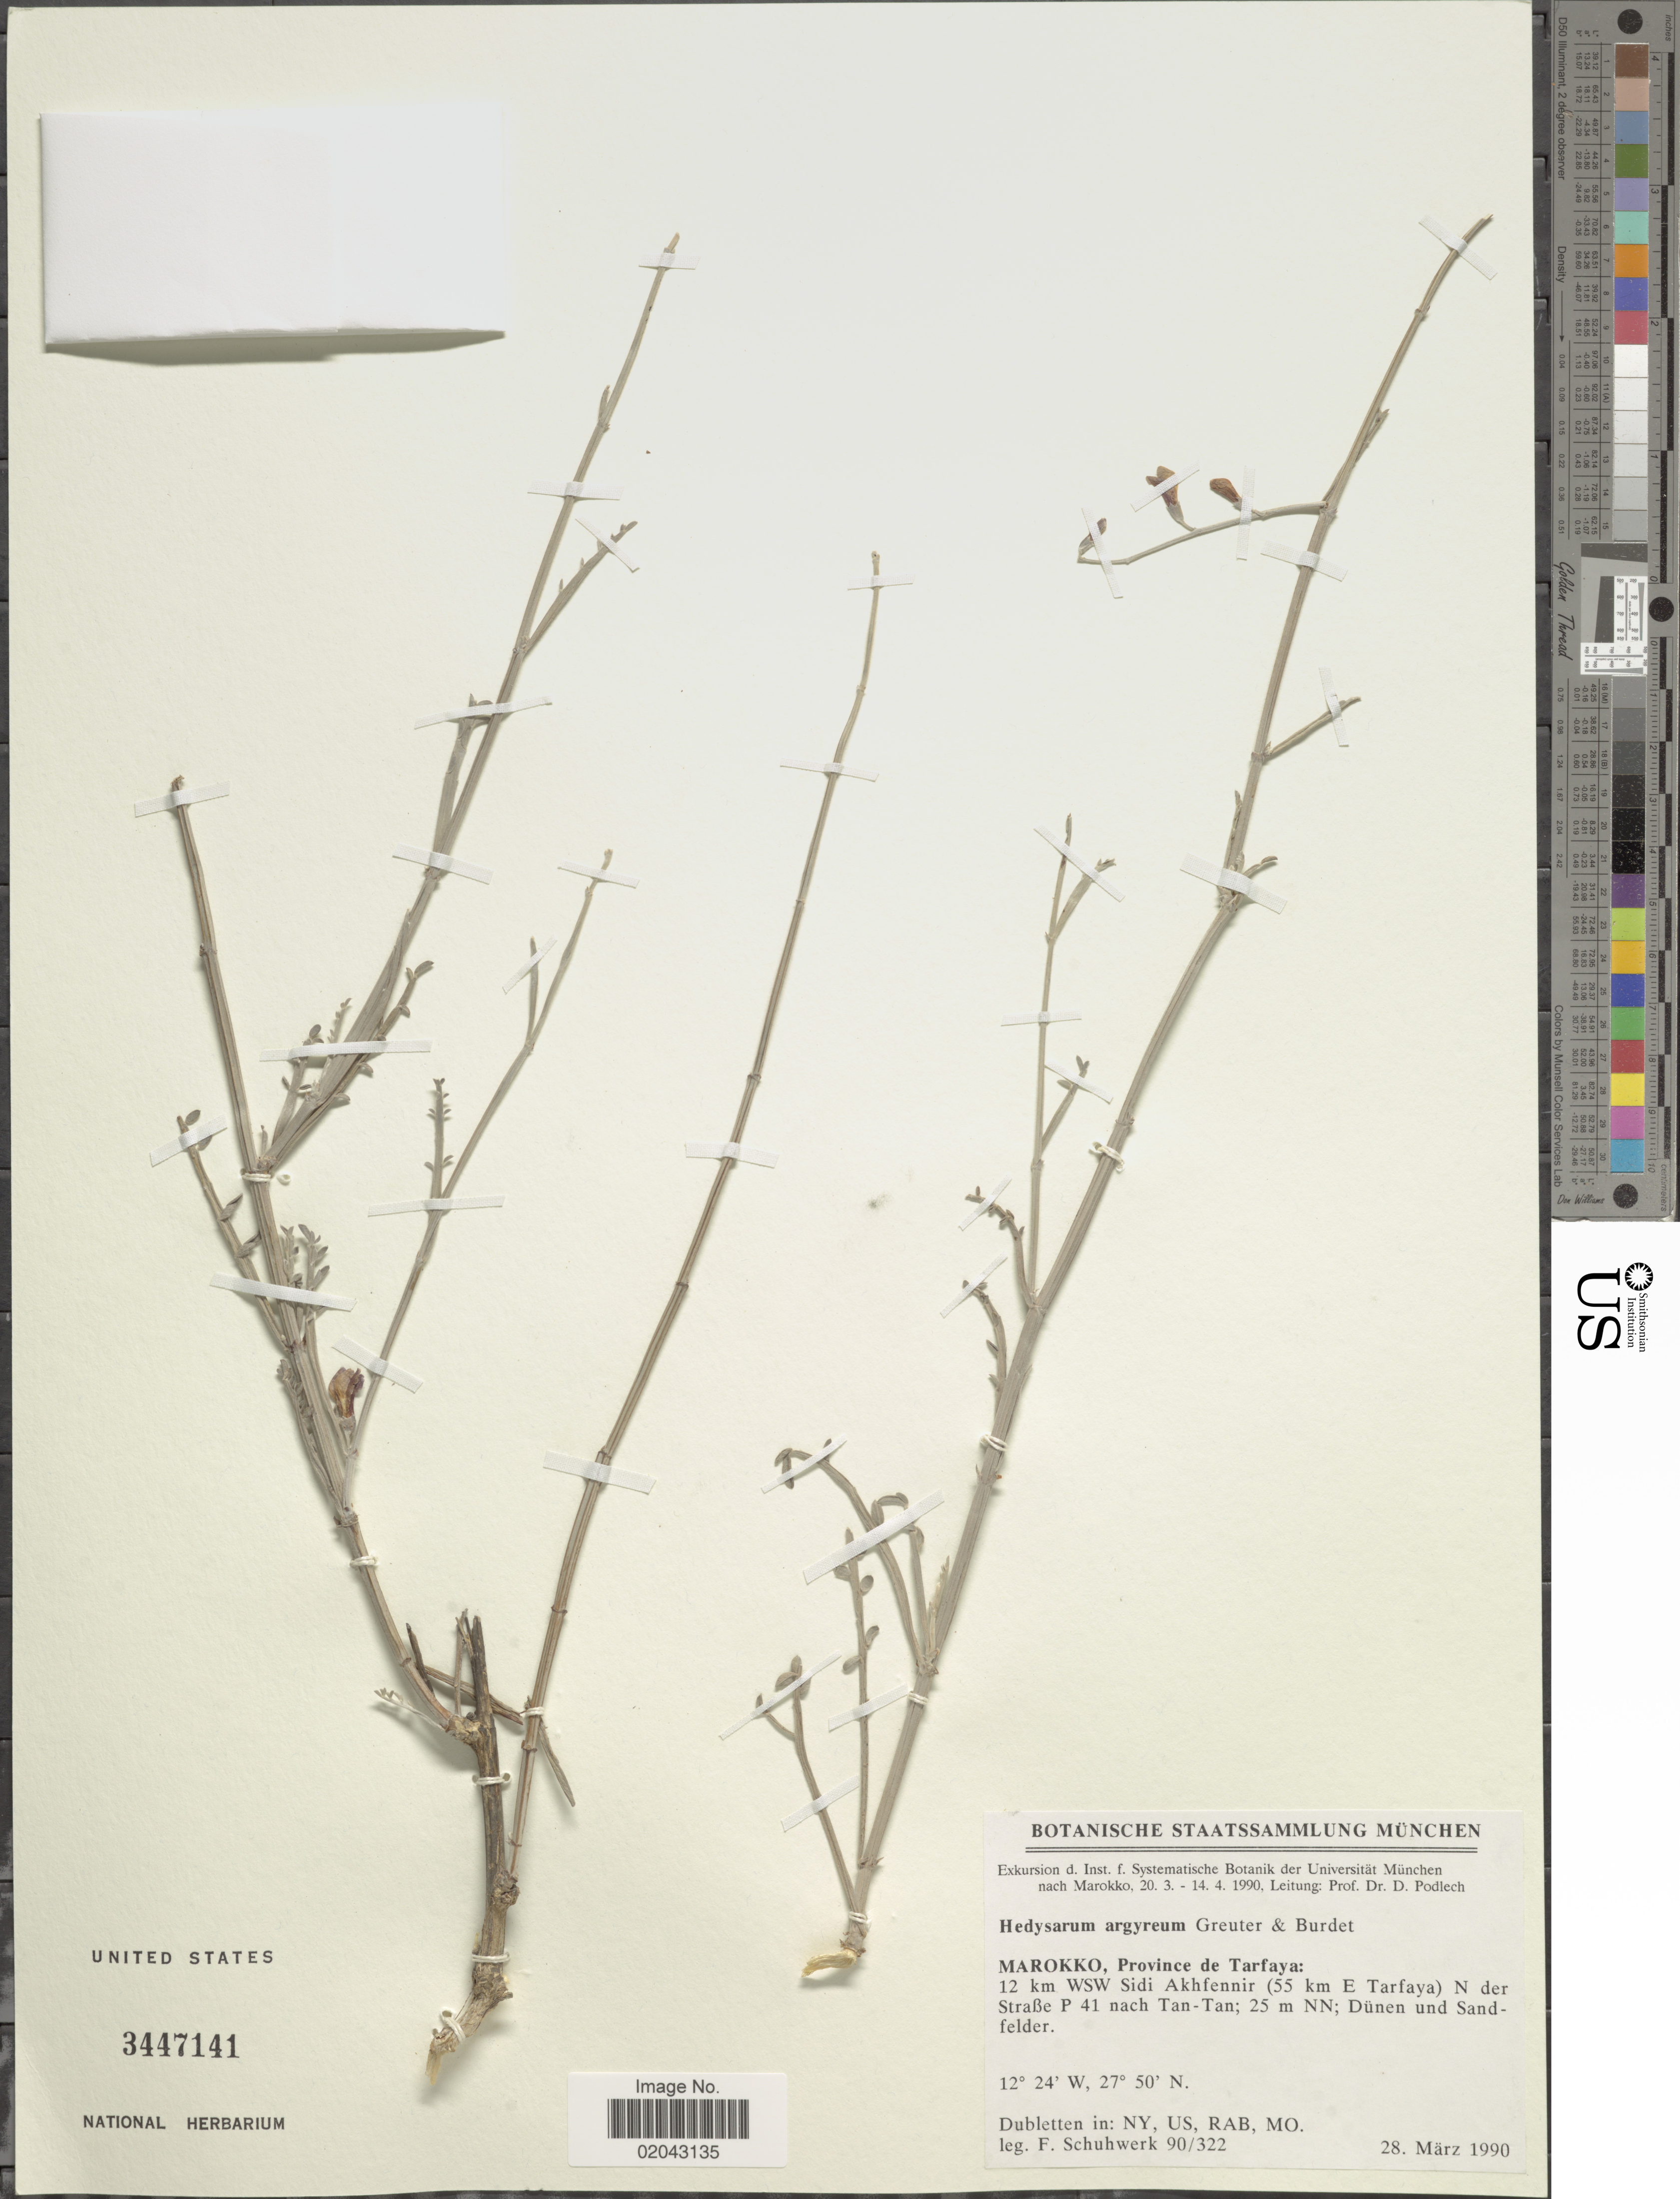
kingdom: Plantae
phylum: Tracheophyta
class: Magnoliopsida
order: Fabales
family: Fabaceae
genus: Greuteria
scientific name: Greuteria argyrea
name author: (Greuter & Burdet) Amirahm. & Kaz. Osaloo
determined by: Strong, Mark T., (BOT), Smithsonian Institution - National Museum of Natural History (UNITED STATES)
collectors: Schuhwerk, F.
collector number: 90/332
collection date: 1990-03-28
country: Morocco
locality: Marokko, province de Tarfaya: 12 km WSW Sidi Akhfennir (55 E Tarfaya) N der Starbe P 41 nach Tan- Tan; 25 m NN.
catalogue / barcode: US 3447141